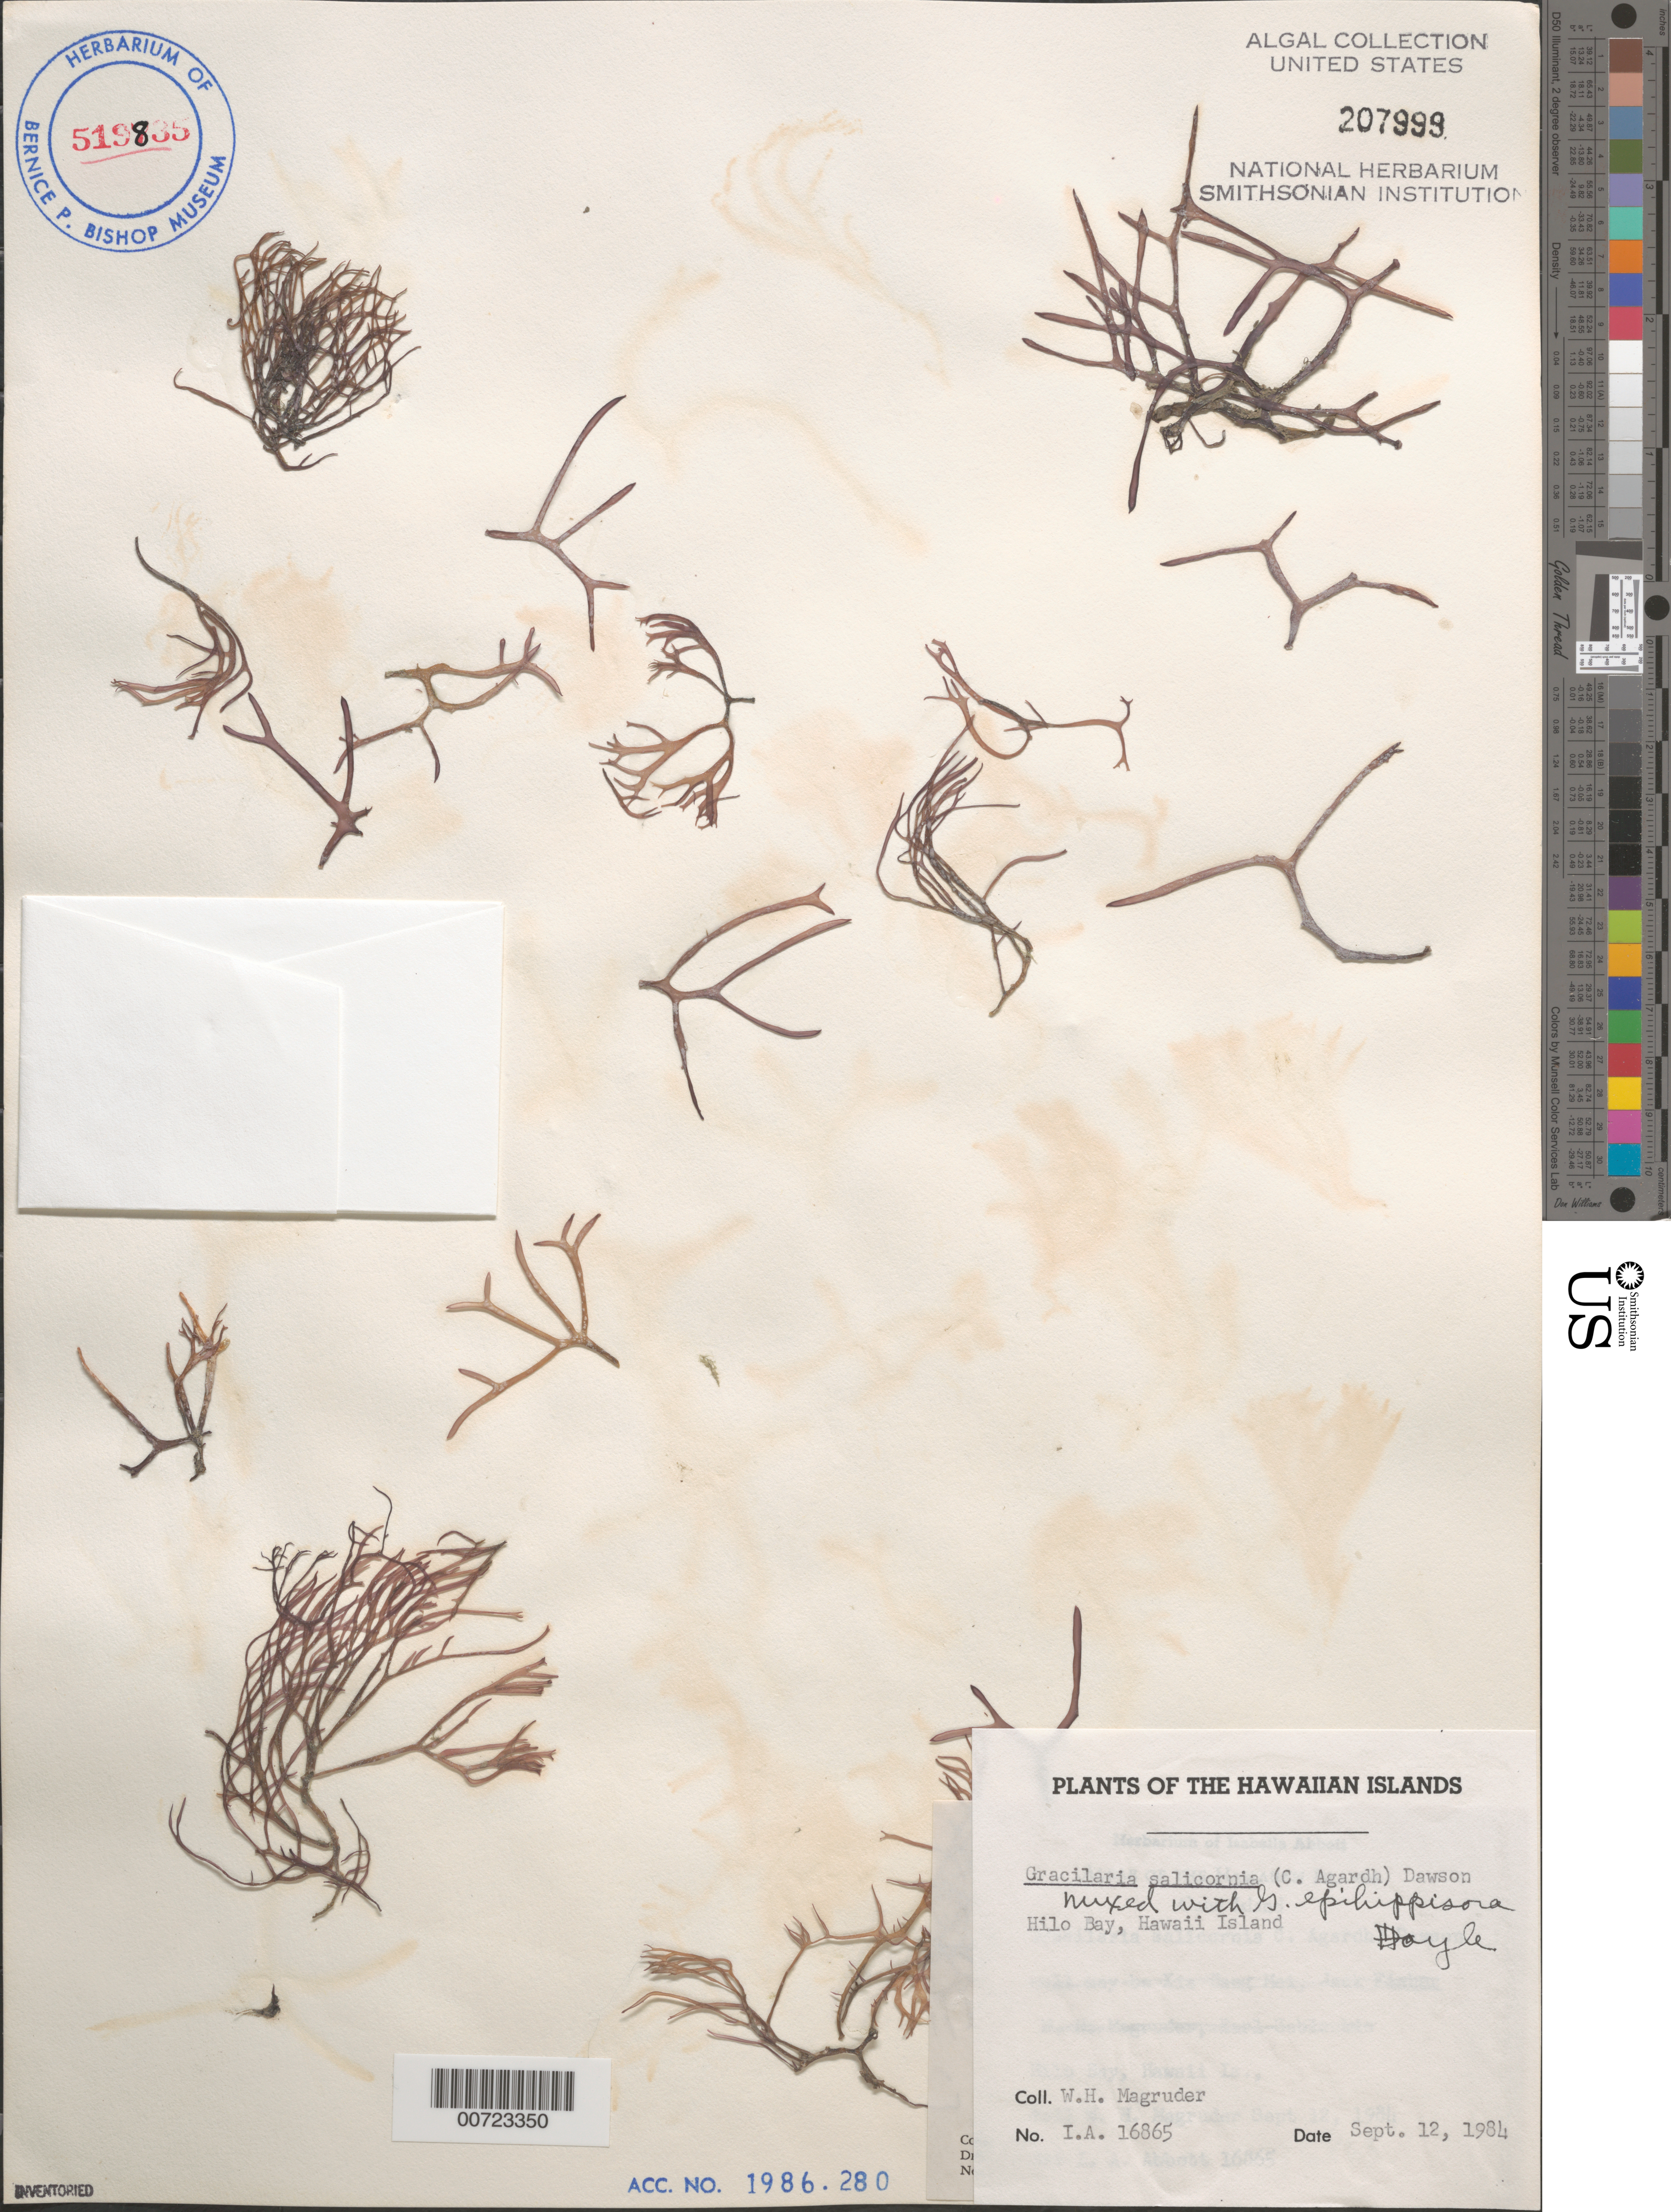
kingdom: Plantae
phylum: Rhodophyta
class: Florideophyceae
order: Gracilariales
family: Gracilariaceae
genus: Gracilaria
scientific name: Gracilaria salicornia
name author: (C. Agardh) E.Y. Dawson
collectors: W. Magruder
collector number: IAA 16865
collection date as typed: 12 Sep 1984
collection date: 1984-09-12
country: United States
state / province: Hawaii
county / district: Hawaii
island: Hawaii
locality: Hilo Bay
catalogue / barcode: US 207999